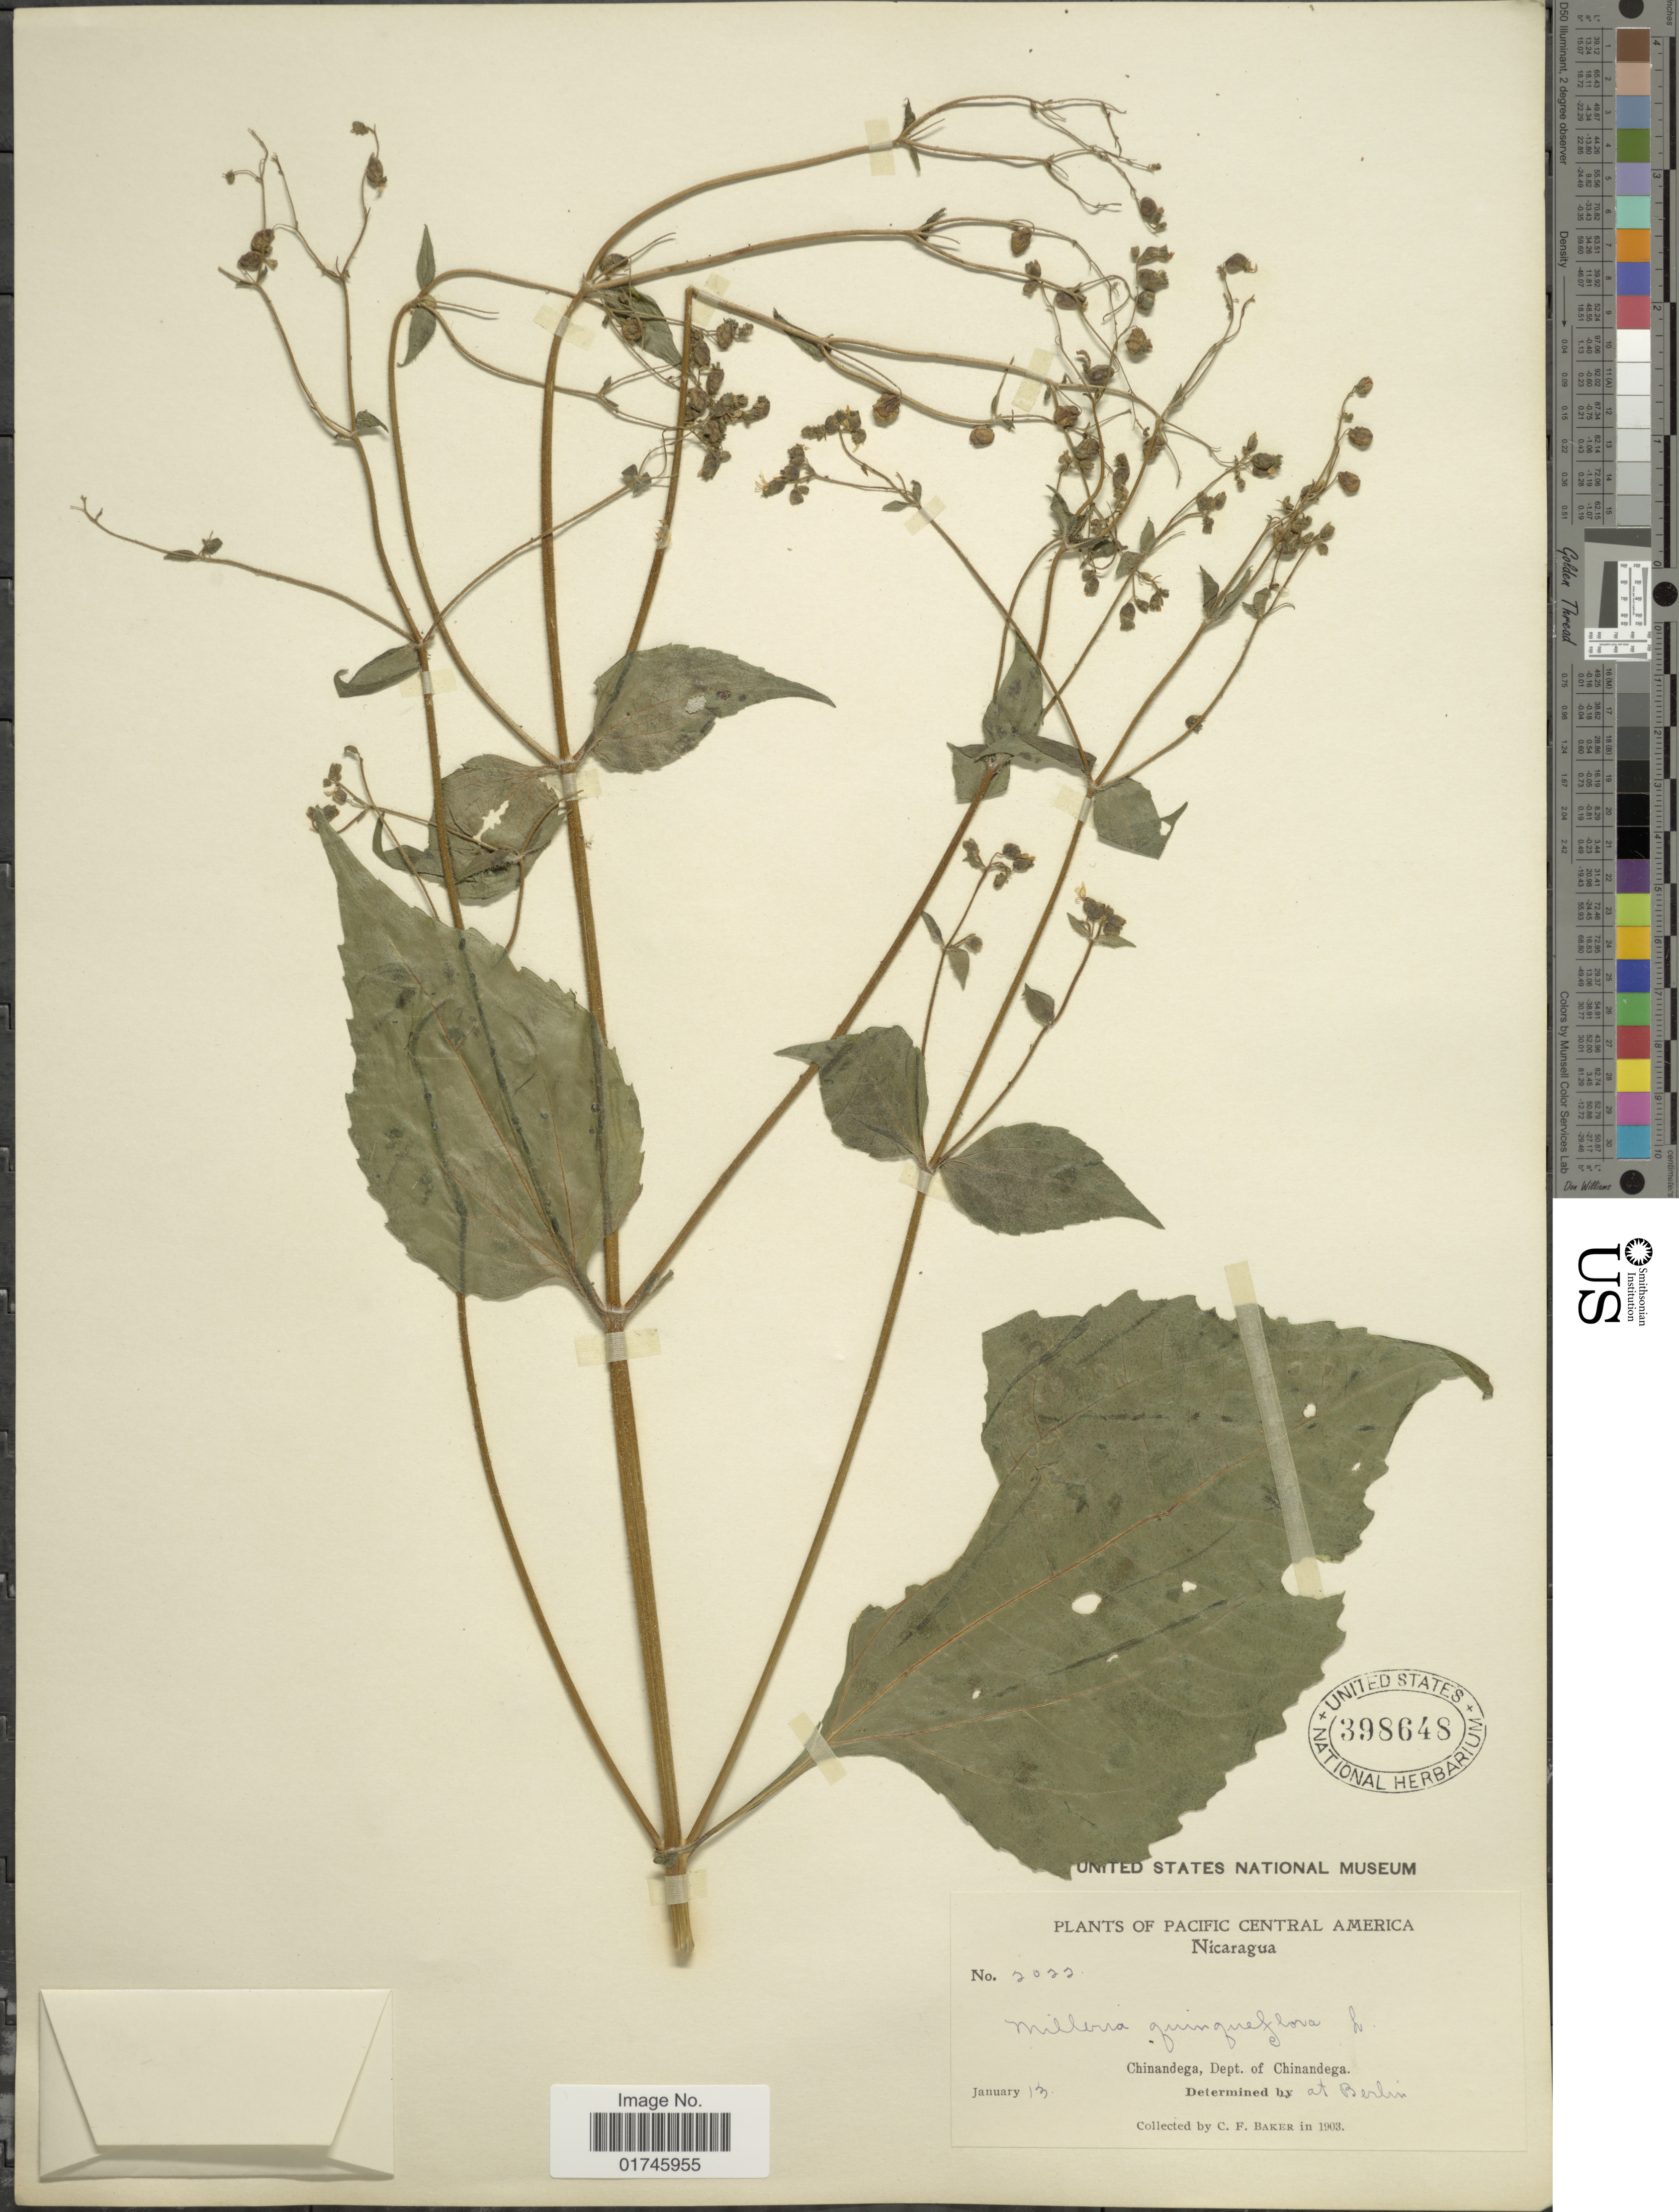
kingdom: Plantae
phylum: Tracheophyta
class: Magnoliopsida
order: Asterales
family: Asteraceae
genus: Milleria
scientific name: Milleria quinqueflora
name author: L.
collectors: C. F. Baker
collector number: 2022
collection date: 1903-01-13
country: Nicaragua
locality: Chinandega, Dept. Chinandega.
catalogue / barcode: US 398648